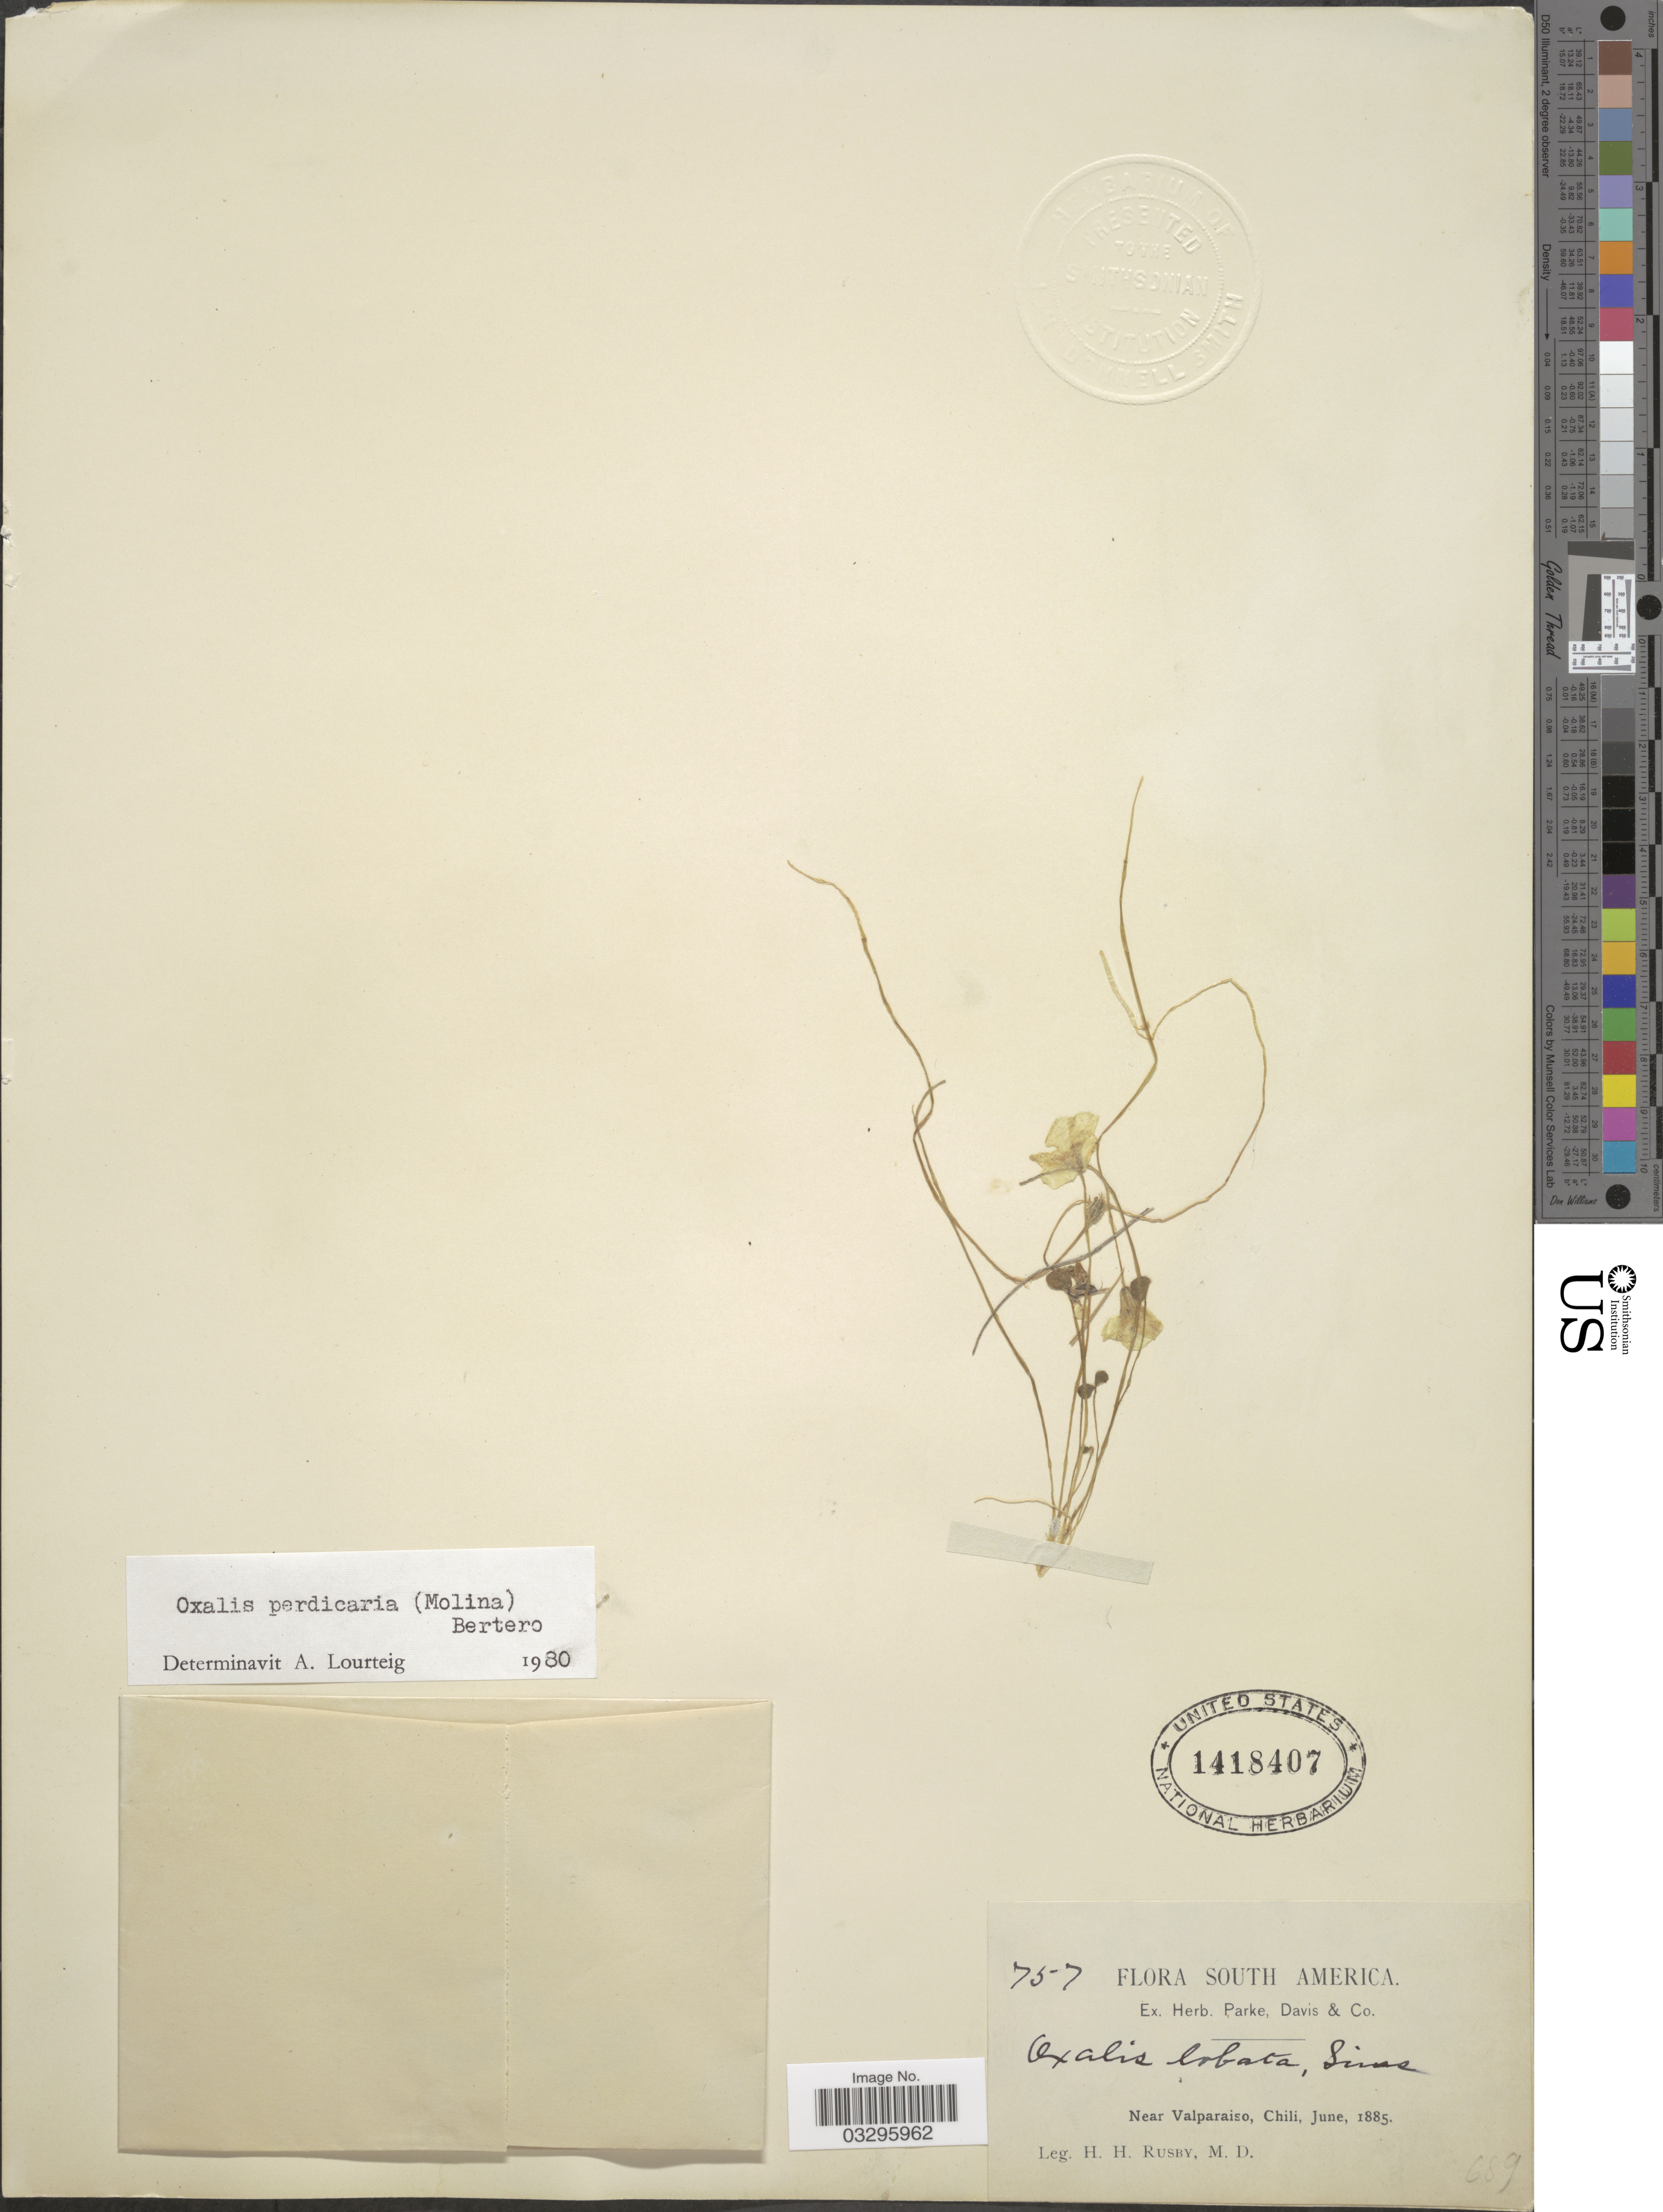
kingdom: Plantae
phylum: Tracheophyta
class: Magnoliopsida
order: Oxalidales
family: Oxalidaceae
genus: Oxalis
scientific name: Oxalis perdicaria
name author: (Molina) Bertero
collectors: H. H. Rusby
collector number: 757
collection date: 1885-06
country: Chile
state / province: Valparaíso (V)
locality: Near Valparaiso.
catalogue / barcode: US 1418407